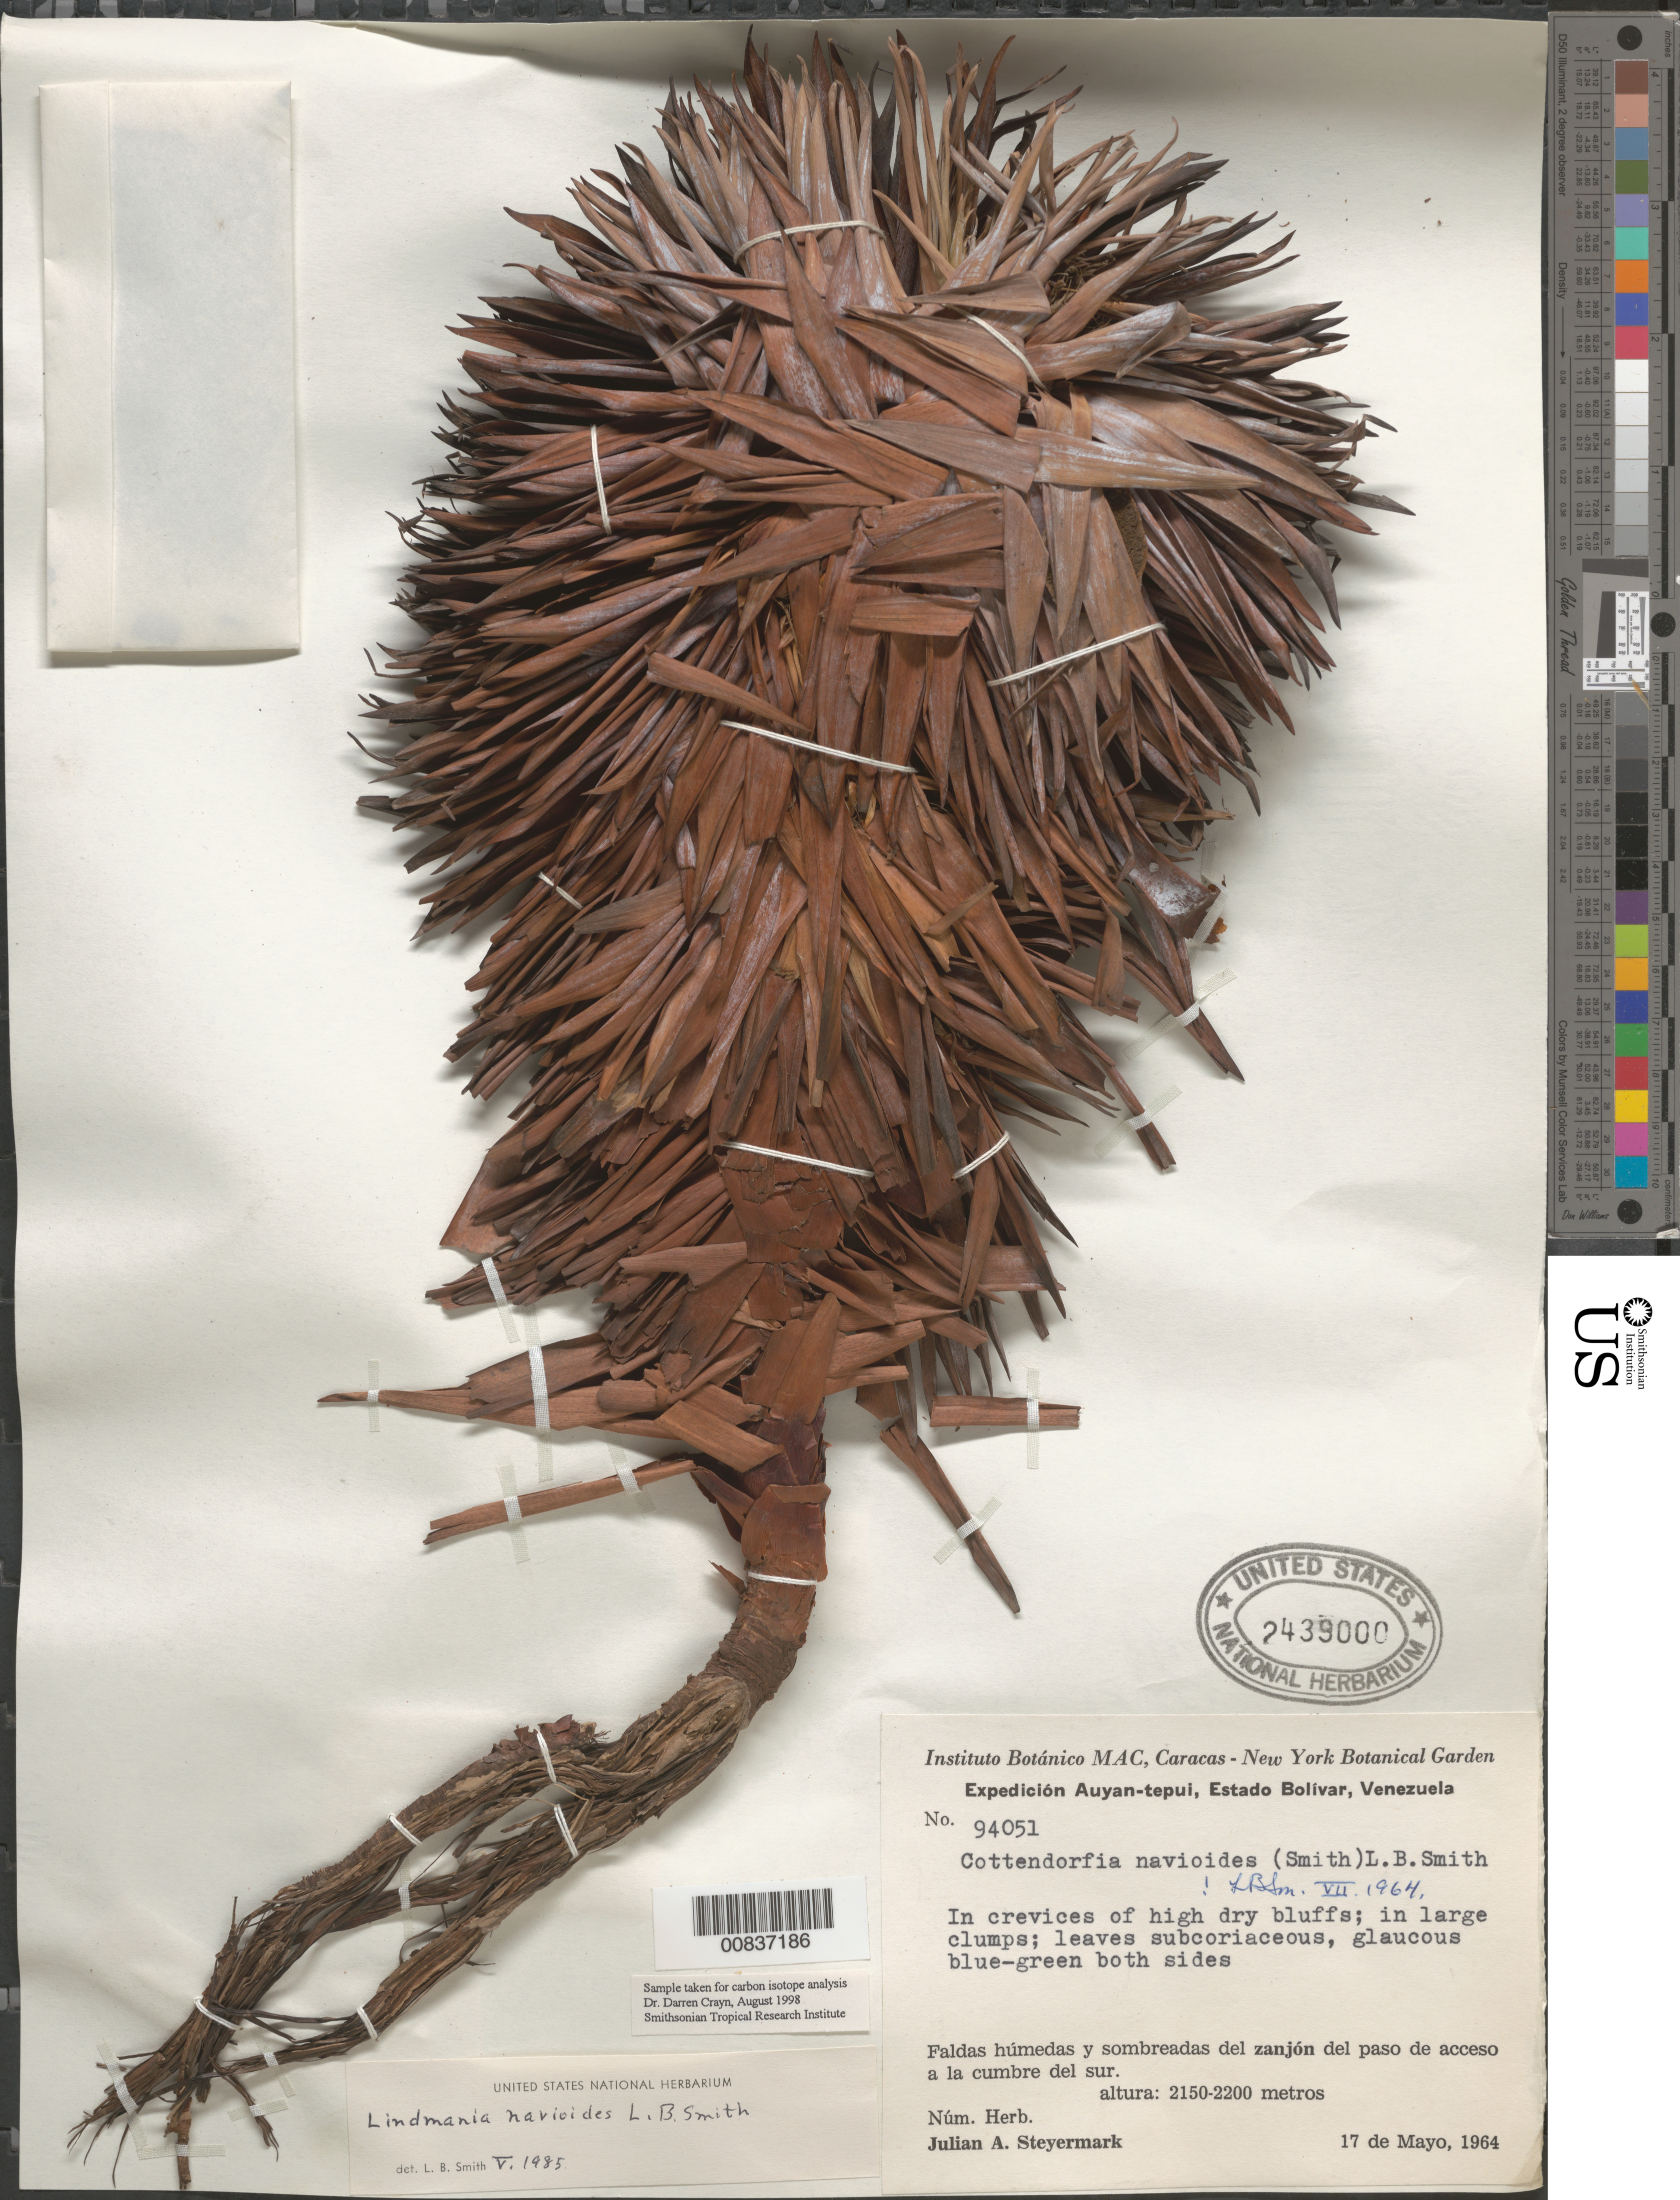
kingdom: Plantae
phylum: Tracheophyta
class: Liliopsida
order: Poales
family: Bromeliaceae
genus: Lindmania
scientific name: Lindmania navioides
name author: L.B. Sm.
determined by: Smith, Lyman B., (US), NMNH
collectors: J. Steyermark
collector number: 94051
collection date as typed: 17-May-64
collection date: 1964-05-17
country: Venezuela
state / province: Bolívar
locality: Auyan-tepuí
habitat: Faldas húmedas y sombreadas del zanjón del paso de acceso a la cumbre del sur; in crevices of high dry bluffs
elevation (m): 2150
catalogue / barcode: US 2439000